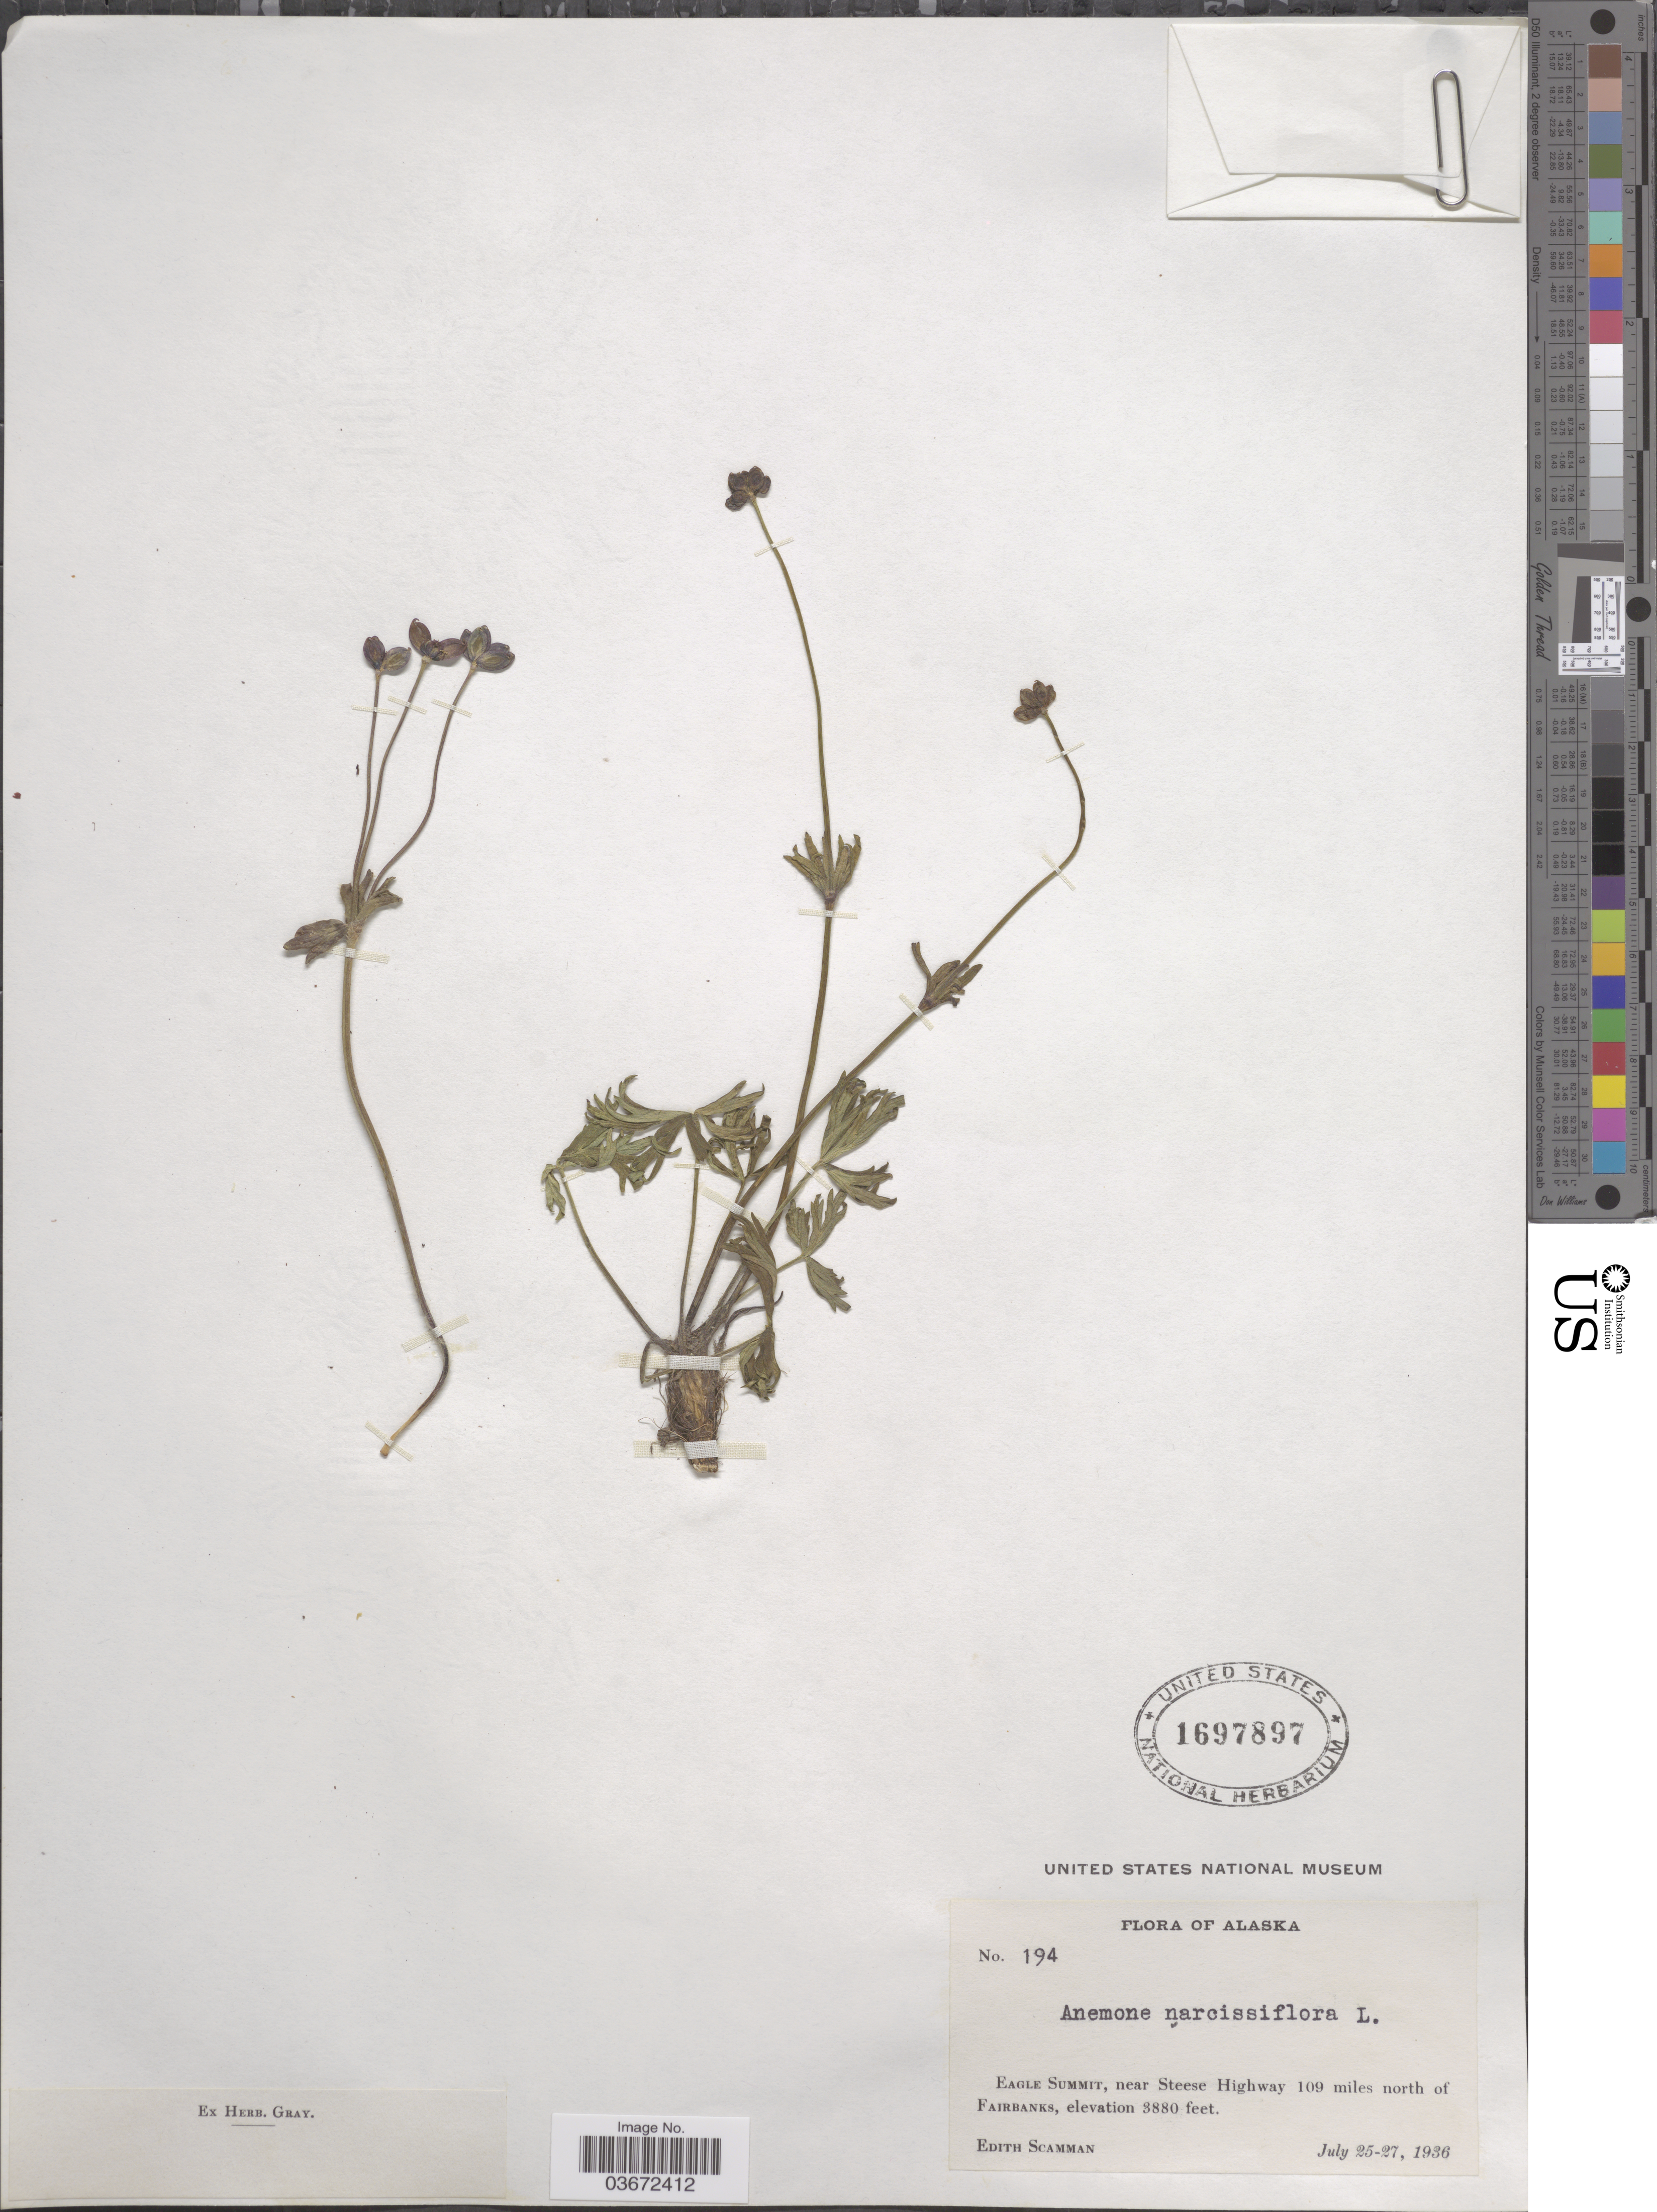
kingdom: Plantae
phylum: Tracheophyta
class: Magnoliopsida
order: Ranunculales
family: Ranunculaceae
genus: Anemone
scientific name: Anemone narcissiflora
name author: L.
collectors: E. Scamman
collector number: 194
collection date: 1936-07-25/1936-07-27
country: United States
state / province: Alaska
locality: Eagle Summit, near Steese Highway 109 miles north of Fairbanks.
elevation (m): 1183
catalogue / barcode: US 1697897